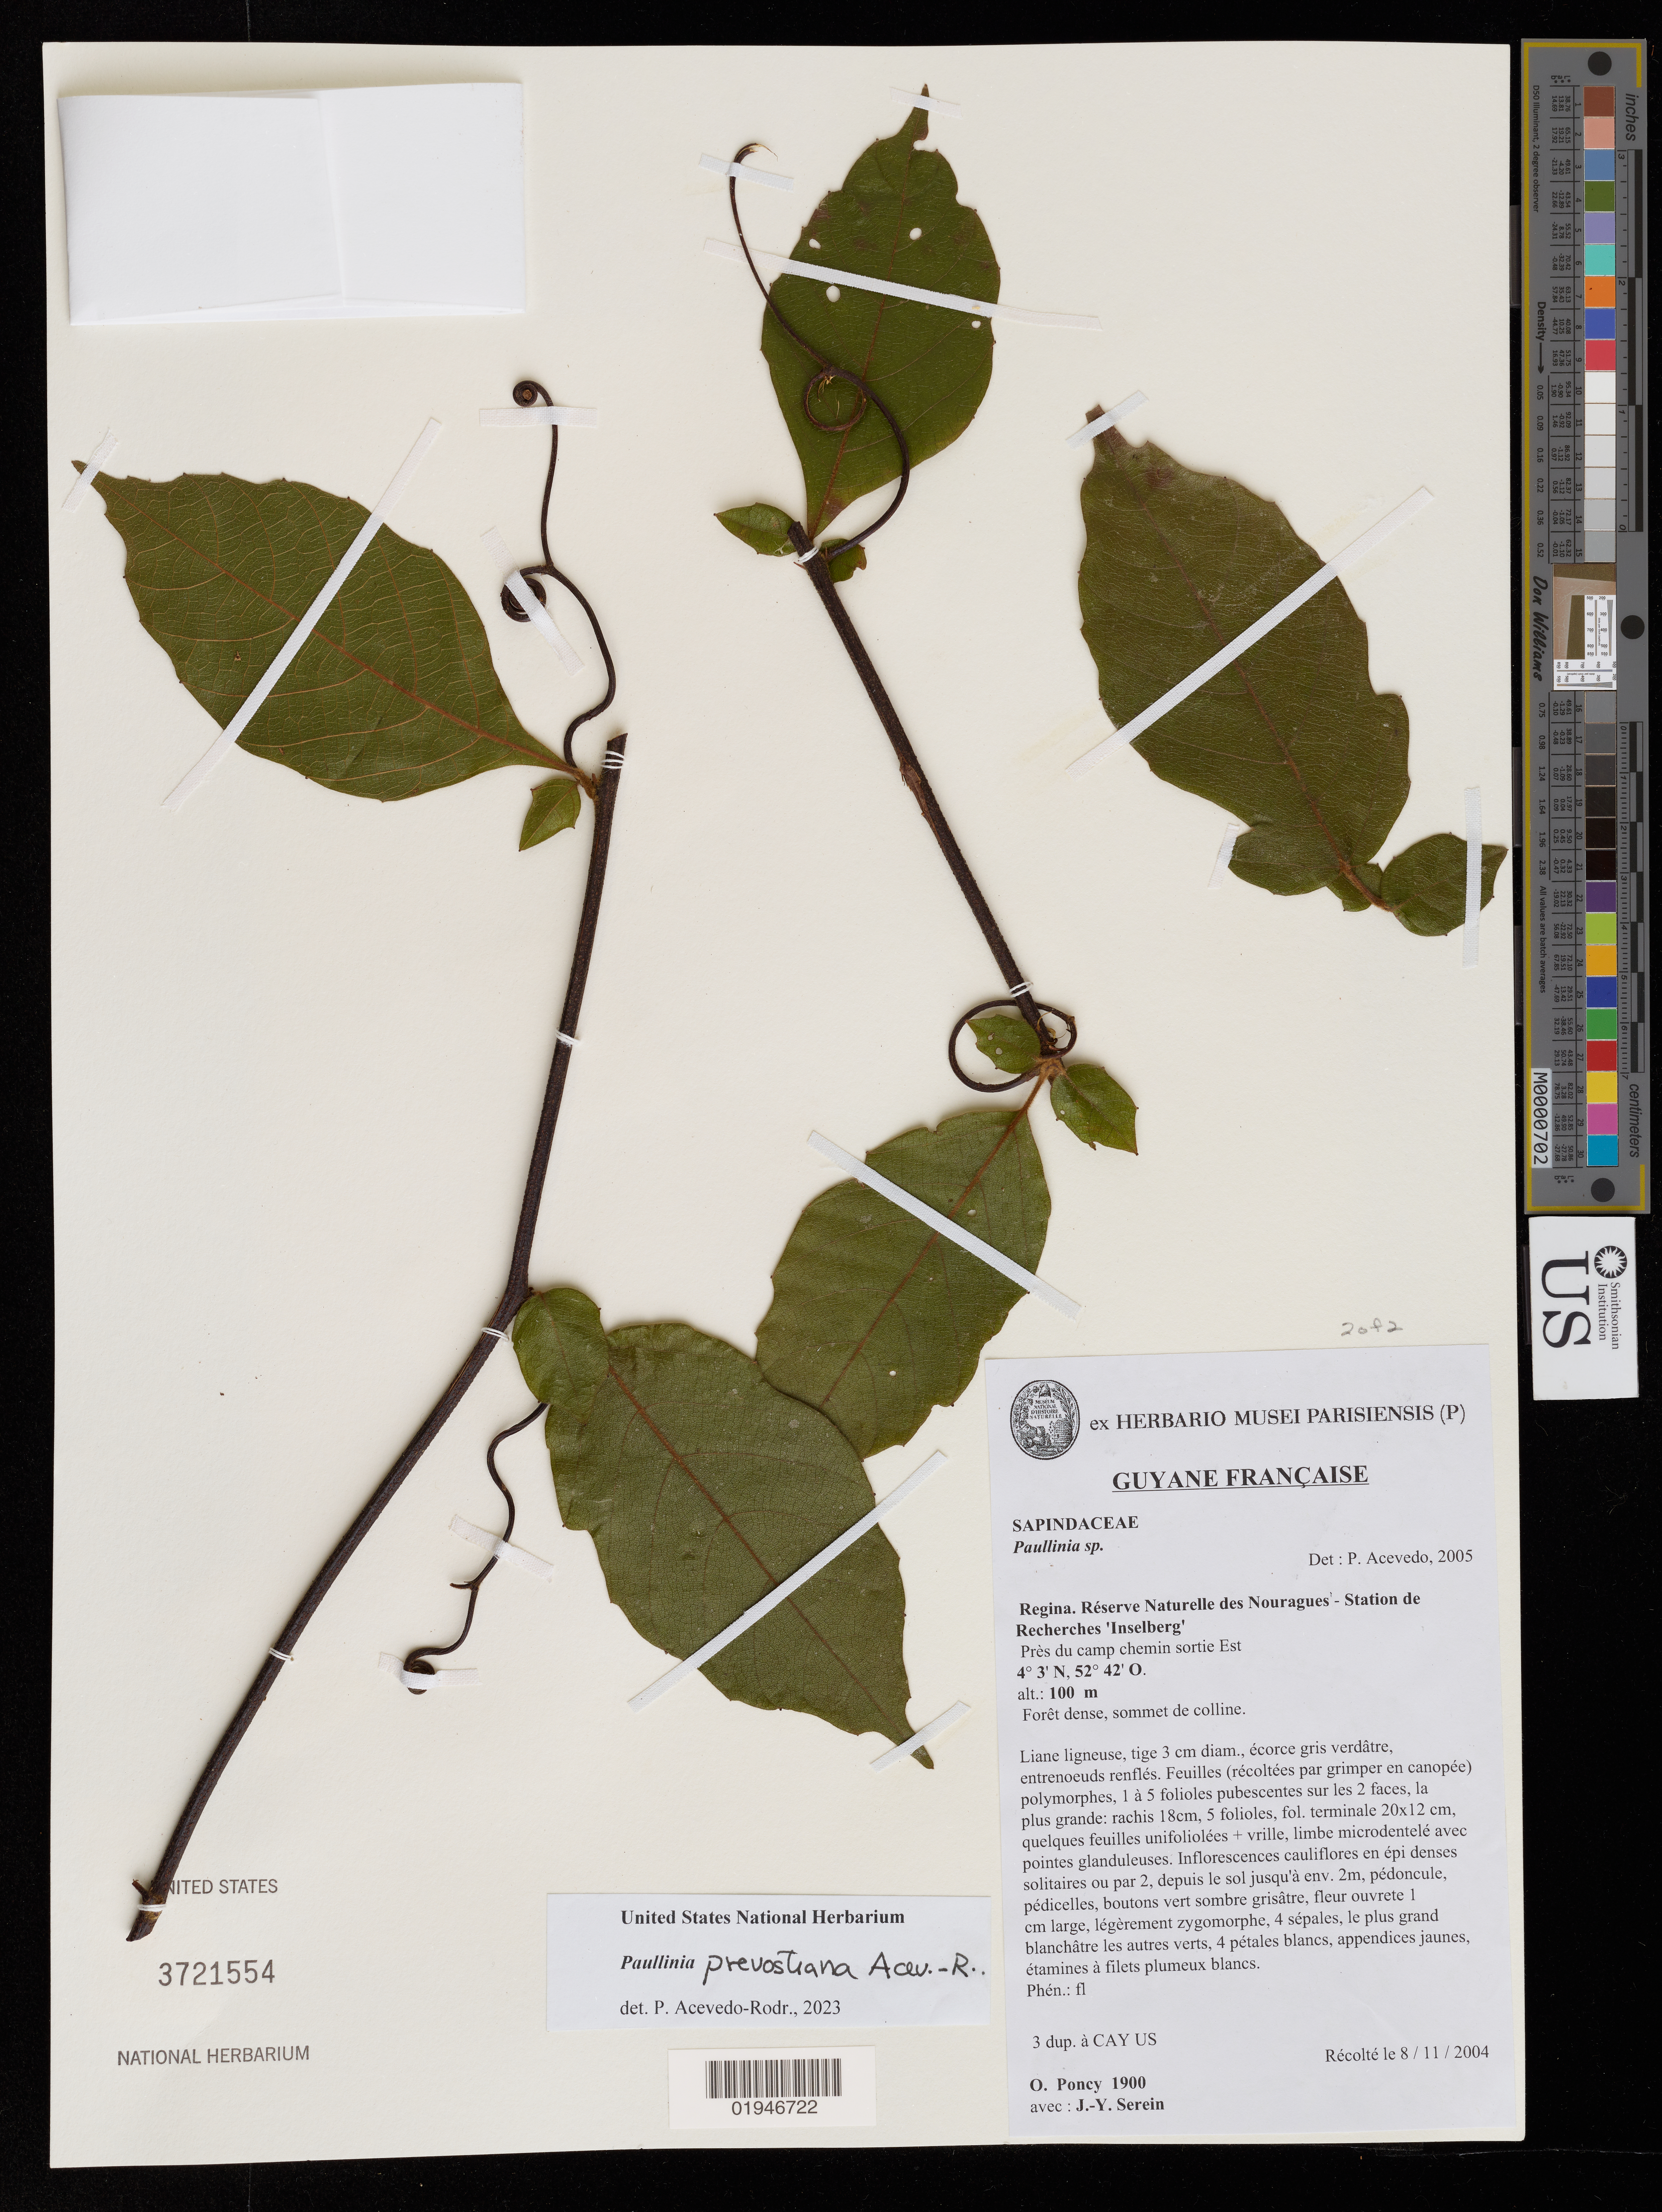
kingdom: Plantae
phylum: Tracheophyta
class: Magnoliopsida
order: Sapindales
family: Sapindaceae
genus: Paullinia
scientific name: Paullinia prevostiana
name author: Acev.-Rodr.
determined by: Acevedo-Rodriguez, P., (US), Smithsonian Institution - National Museum of Natural History (UNITED STATES)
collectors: O. Poncy & J. Serein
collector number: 1900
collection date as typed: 8/11/2004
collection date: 2004-11-08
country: French Guiana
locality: Regina. Réserve Naturelle des Nouragues - Station de Recherches "Inselberg", près du camp chemin sortie Est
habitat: Forêt dense, sommet de colline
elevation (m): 100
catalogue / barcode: US 3721554